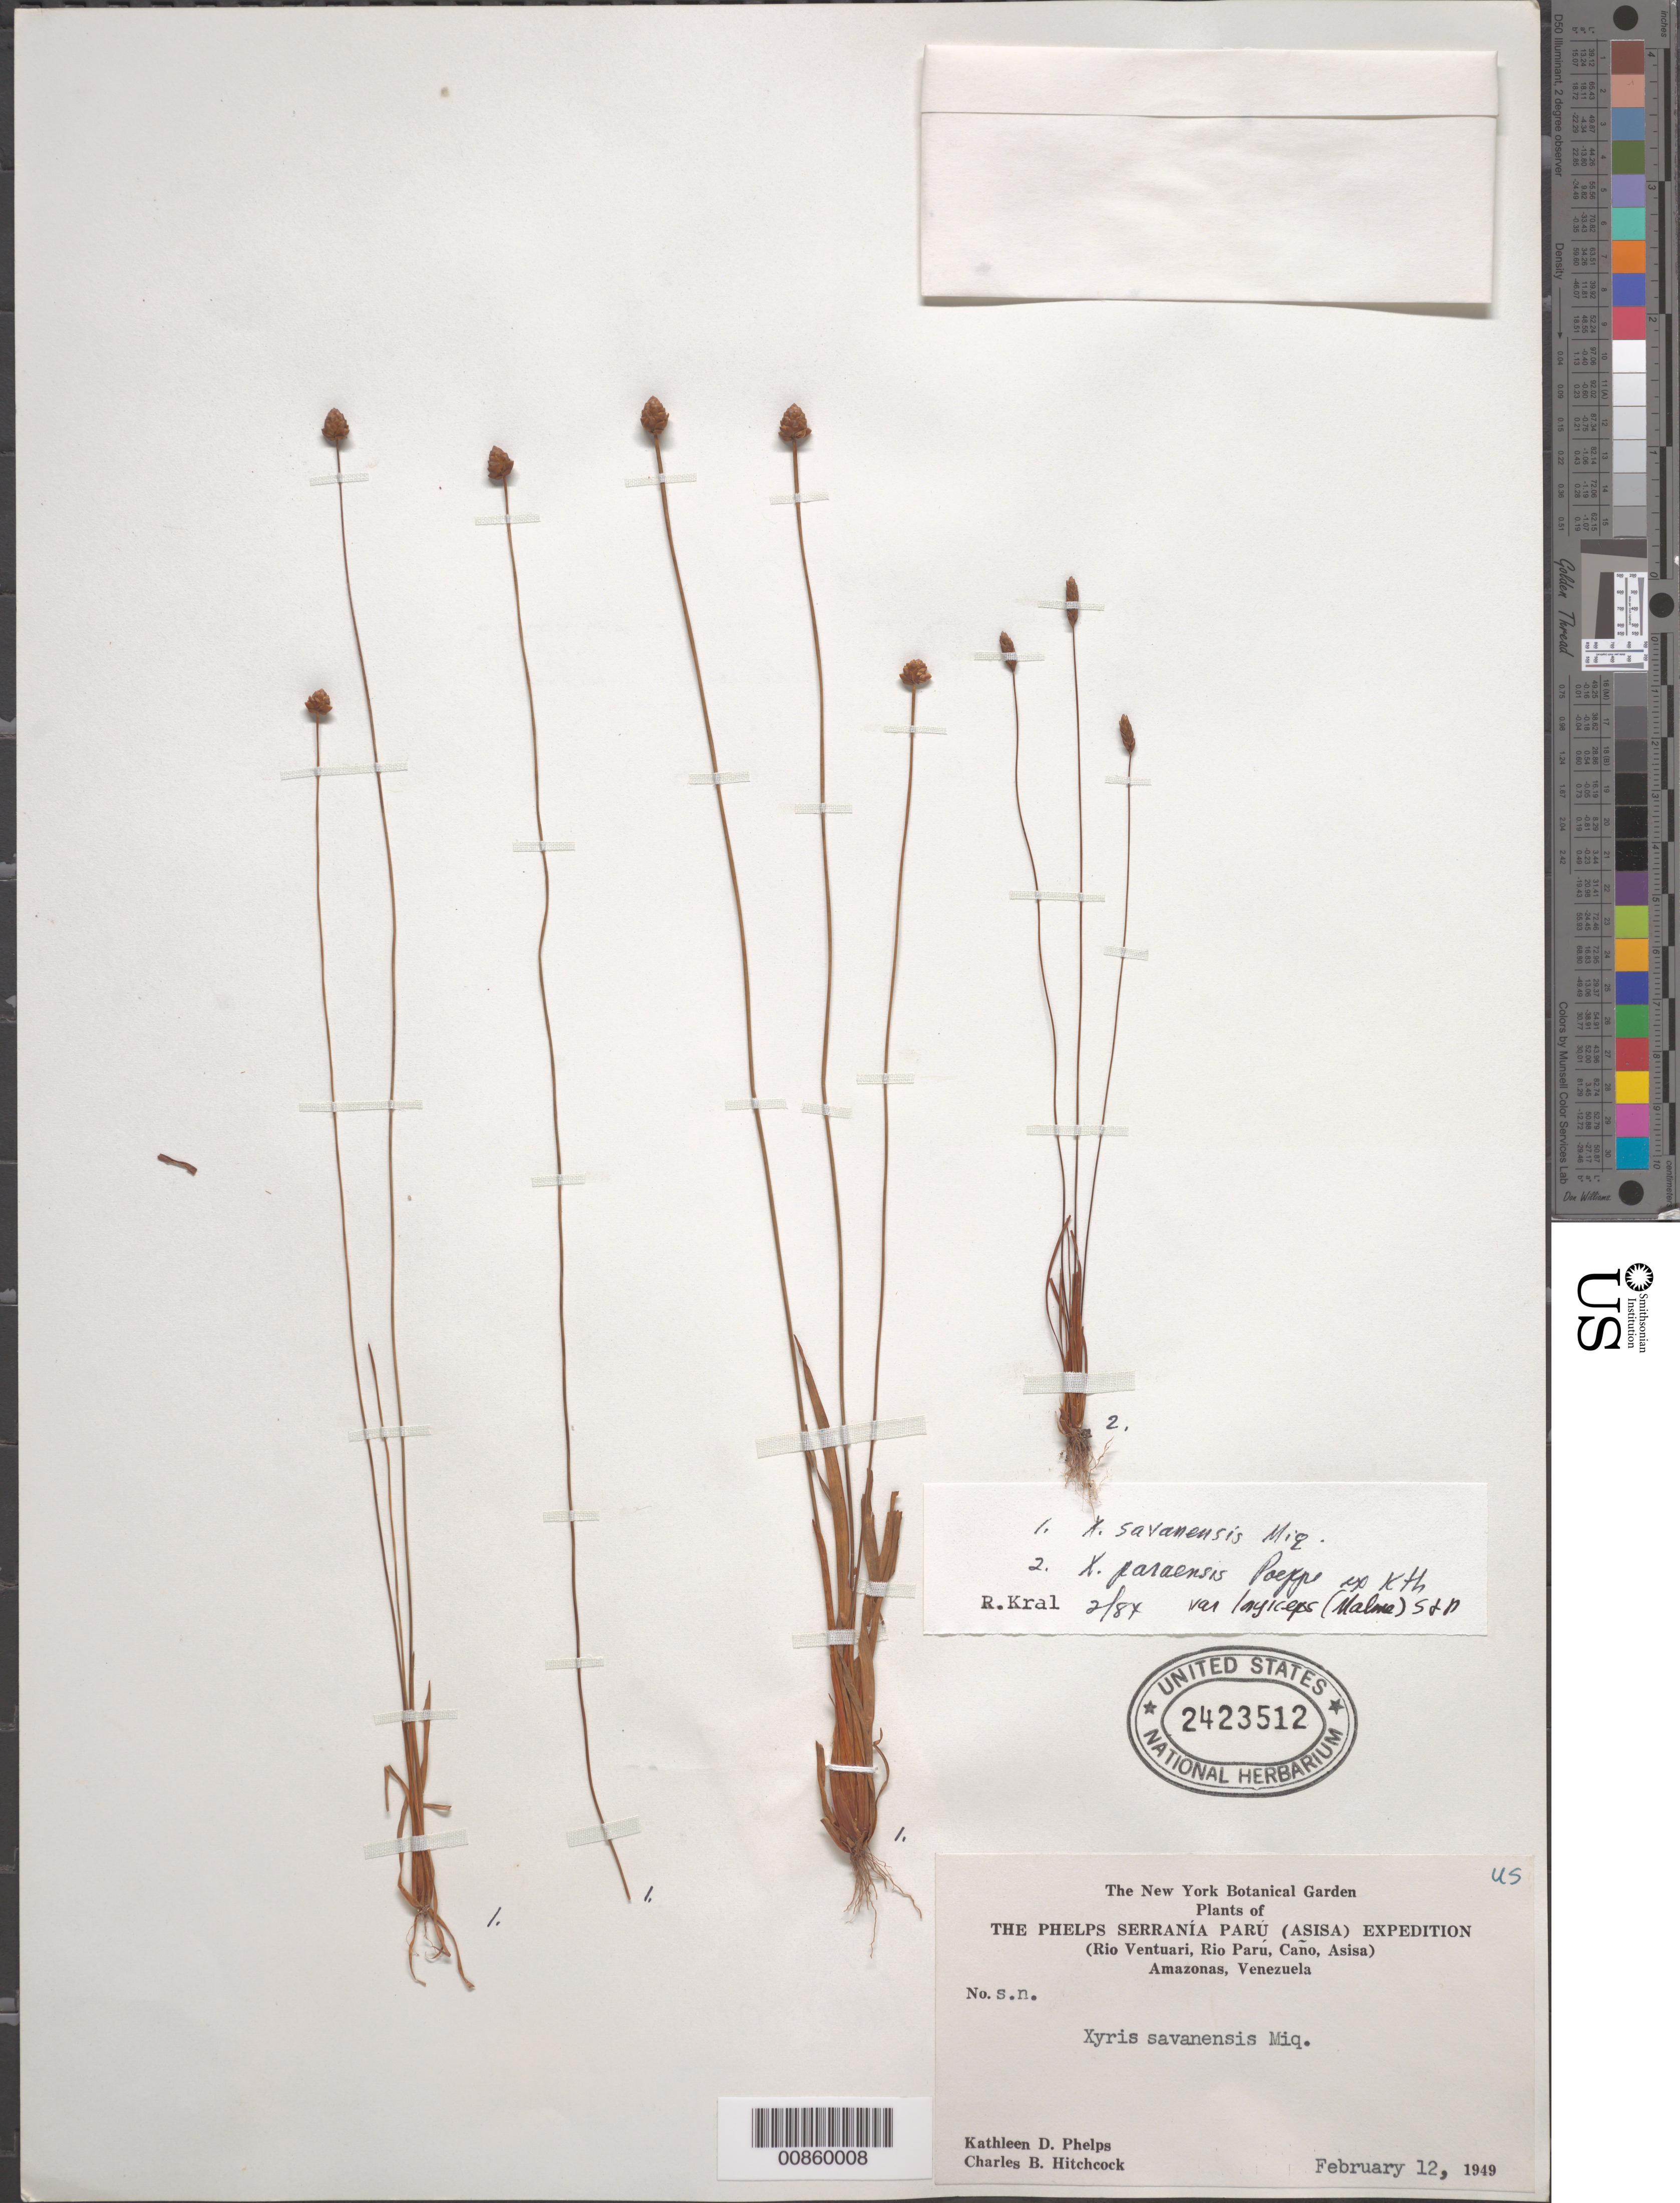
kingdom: Plantae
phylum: Tracheophyta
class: Liliopsida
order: Poales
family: Xyridaceae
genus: Xyris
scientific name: Xyris savanensis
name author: Miq.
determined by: Kral, Robert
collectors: K. D. Phelps & C. B. Hitchcock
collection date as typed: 12-Feb-49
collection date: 1949-02-12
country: Venezuela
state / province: Amazonas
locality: Río Ventuari, Río Parú, Caño Asisa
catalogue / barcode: US 2423512